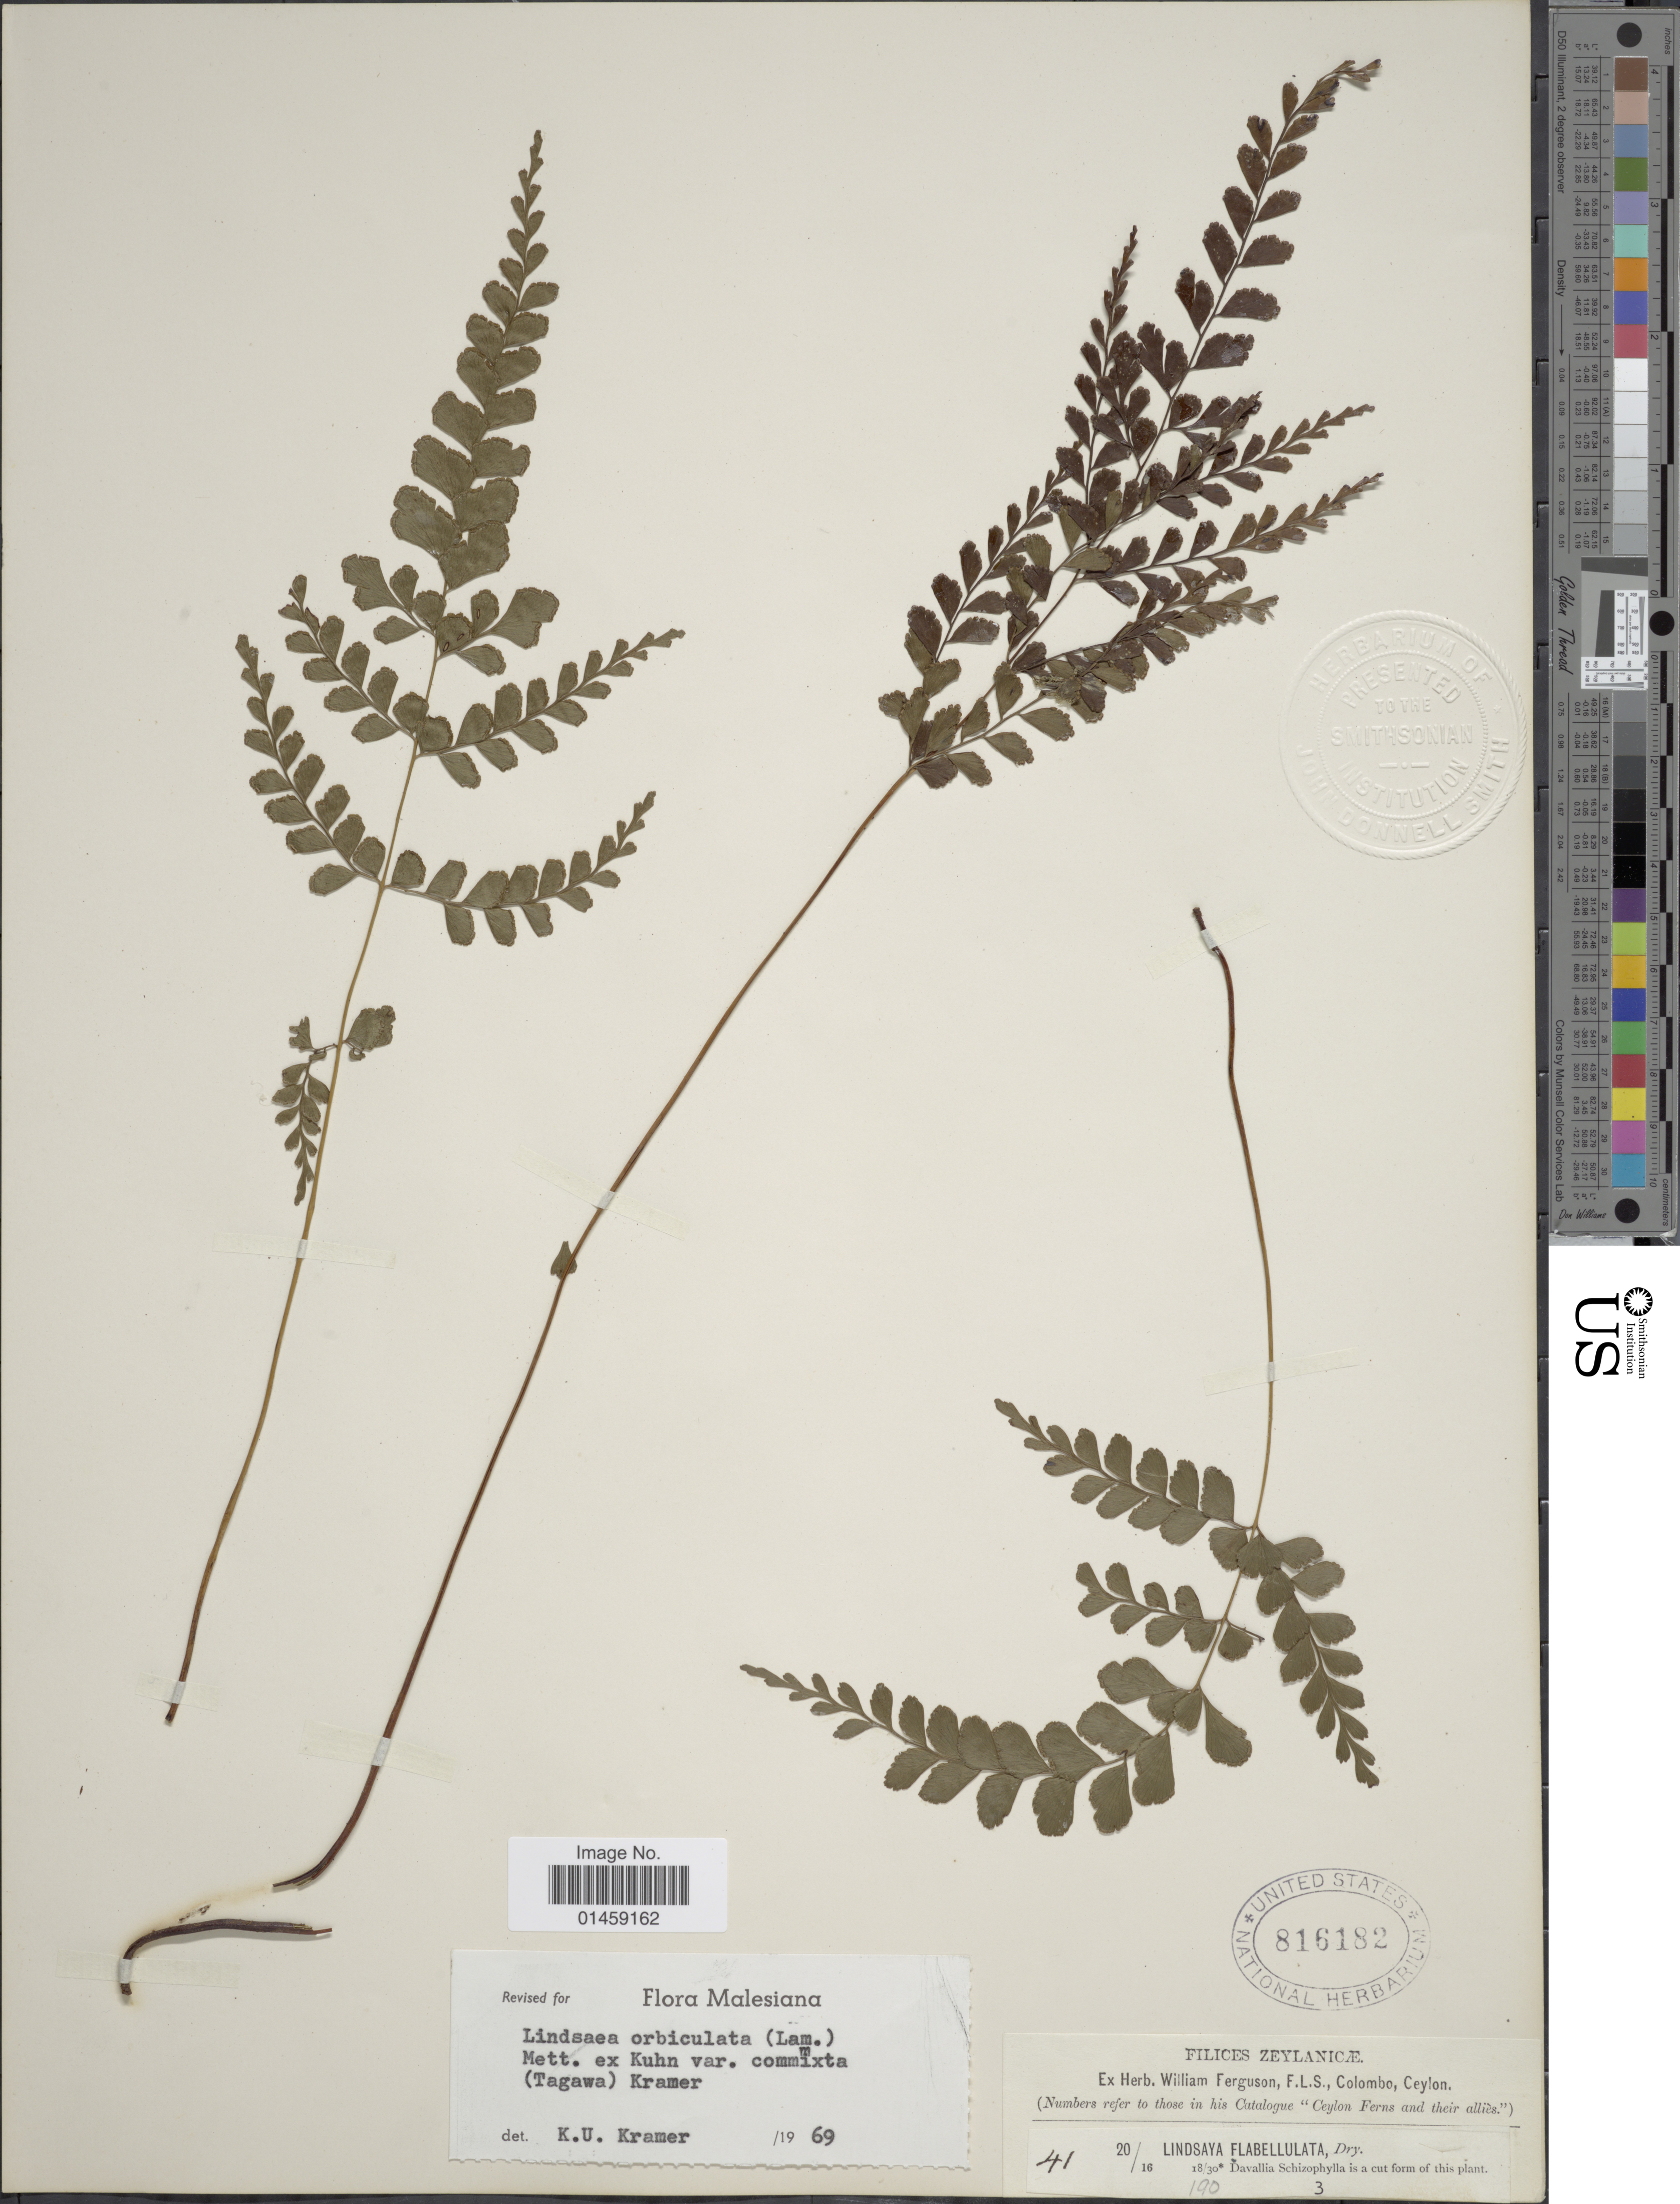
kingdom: Plantae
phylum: Tracheophyta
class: Polypodiopsida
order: Polypodiales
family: Lindsaeaceae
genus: Lindsaea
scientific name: Lindsaea orbiculata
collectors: ex herb. W. Ferguson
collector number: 41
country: Sri Lanka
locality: Filices Zeylanicae. F.L.S., Colombo, Ceylon.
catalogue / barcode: US 816182